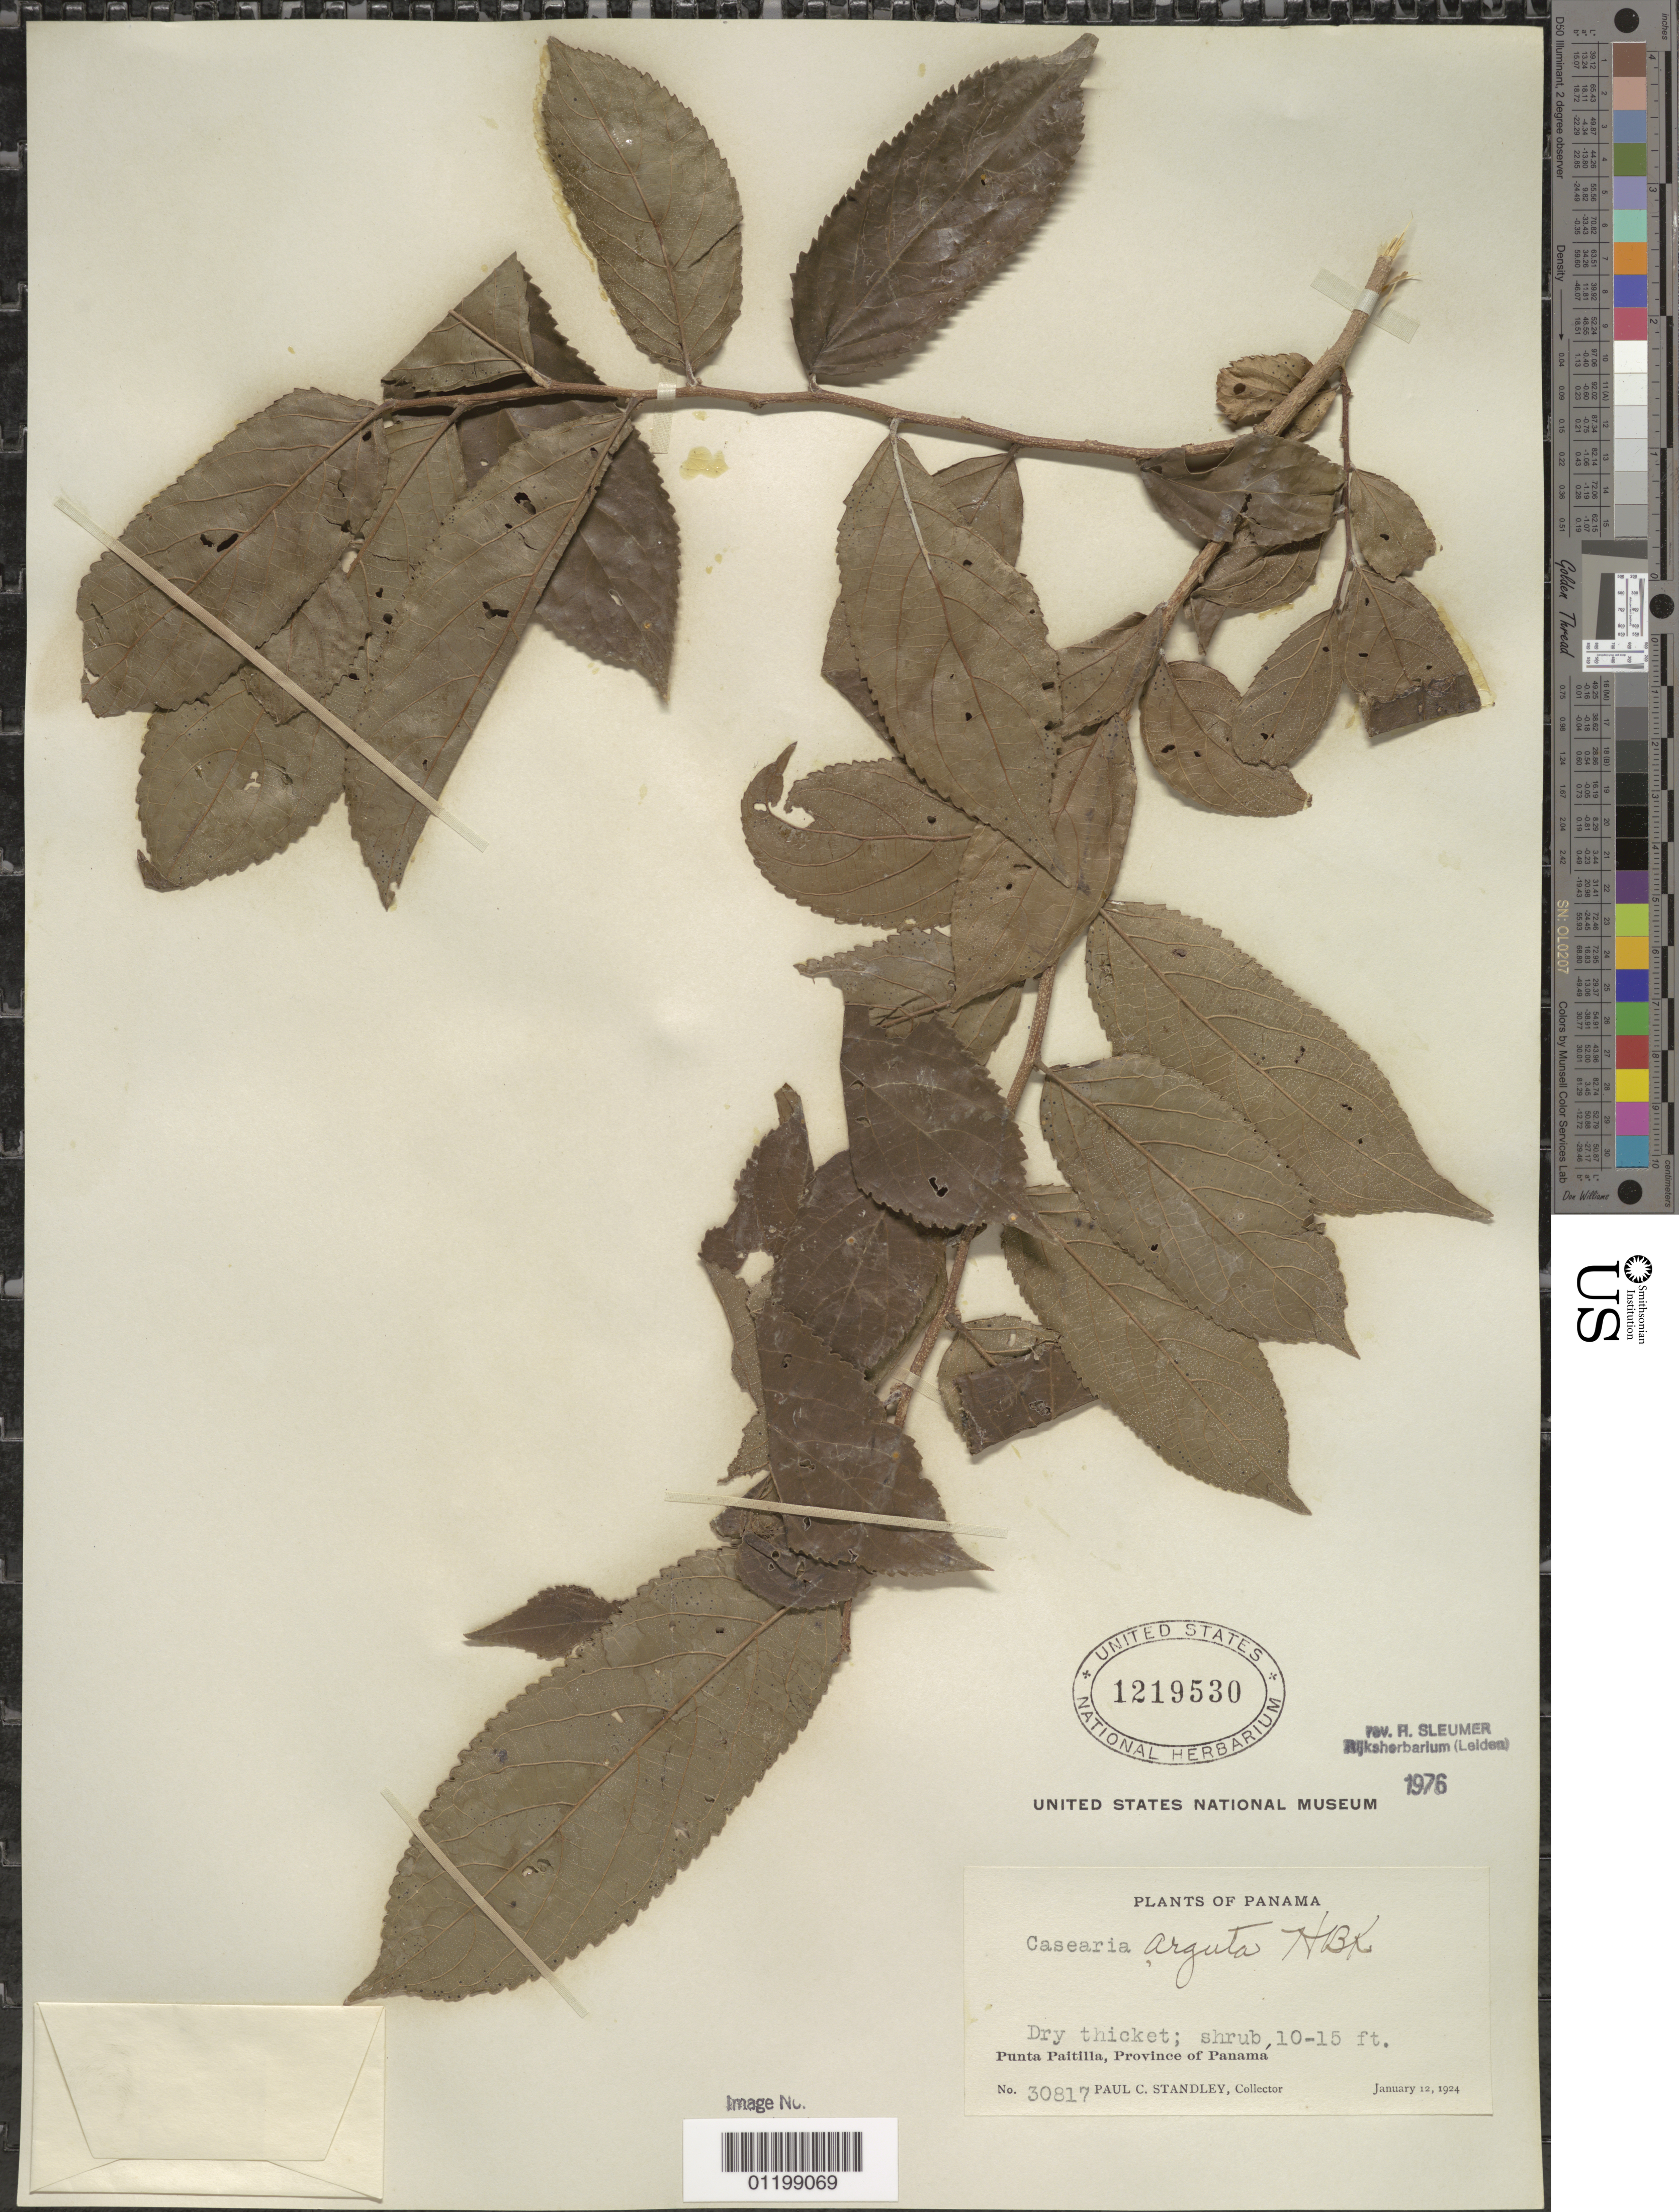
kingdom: Plantae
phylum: Tracheophyta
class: Magnoliopsida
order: Malpighiales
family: Salicaceae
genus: Casearia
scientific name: Casearia arguta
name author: Kunth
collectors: P. C. Standley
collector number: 30817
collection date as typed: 12 Jan 1924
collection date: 1924-01-12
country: Panama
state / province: Panamá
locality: Punta Paitilla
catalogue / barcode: US 1219530